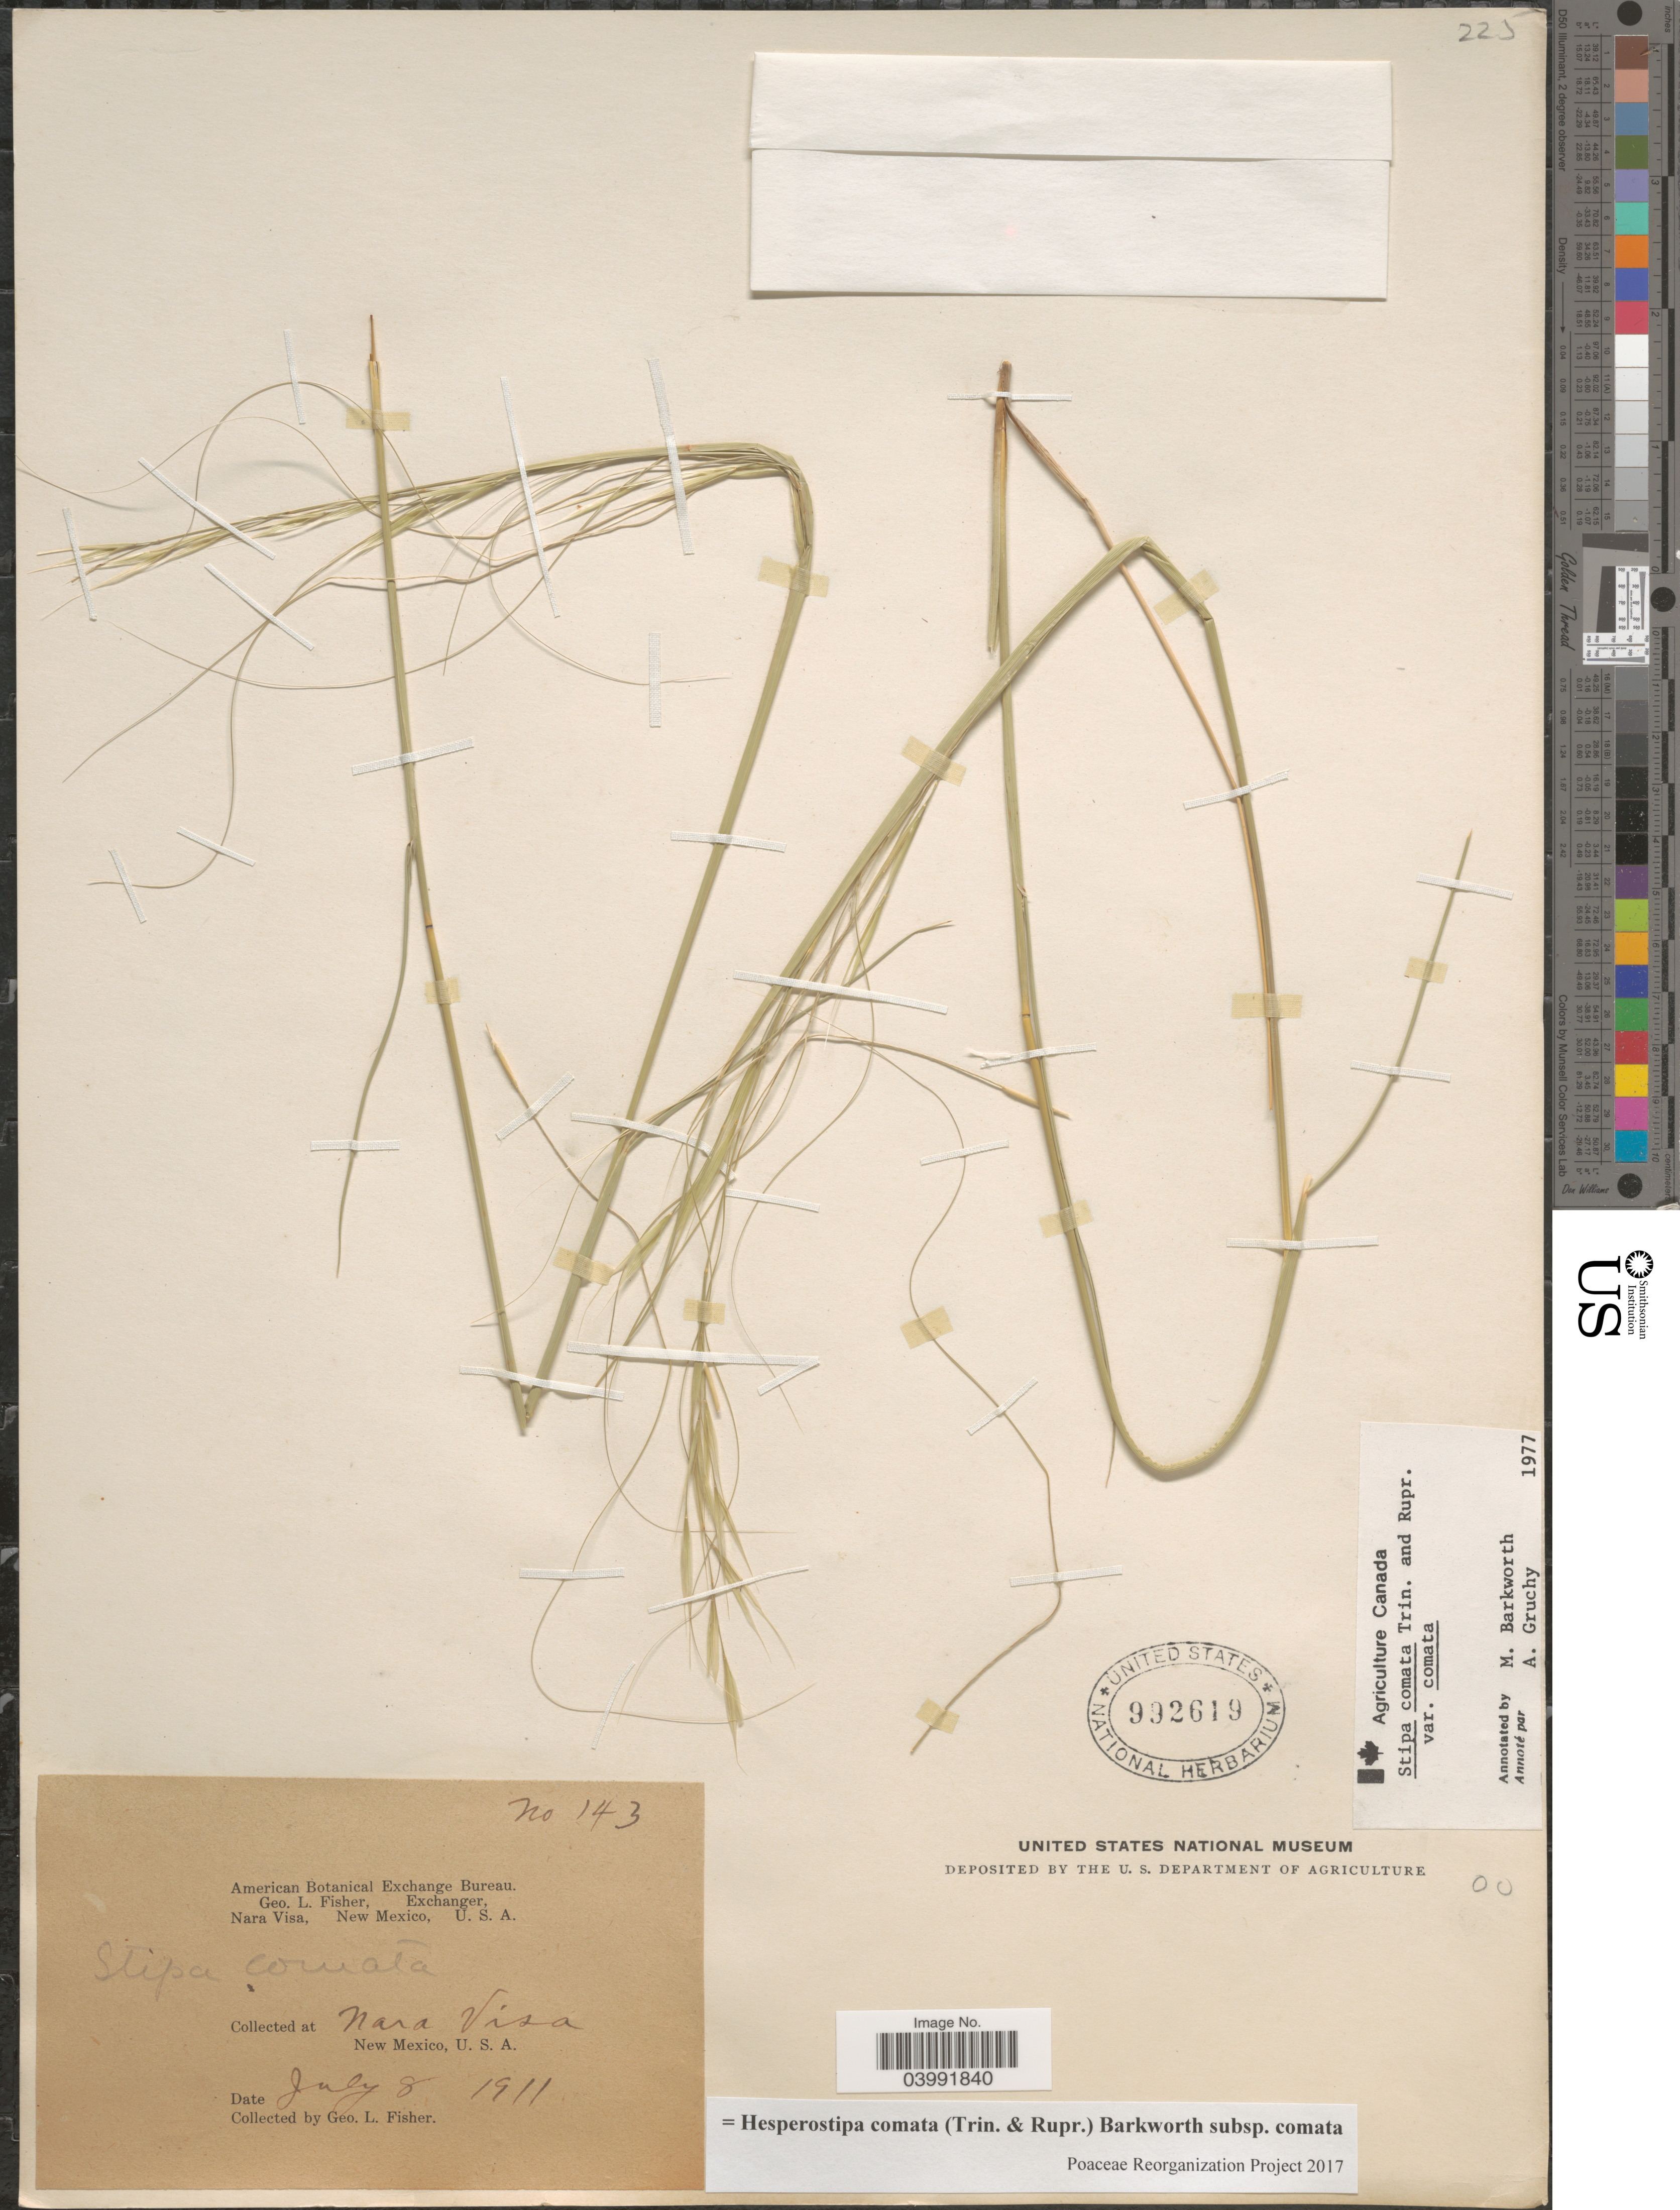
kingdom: Plantae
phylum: Tracheophyta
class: Liliopsida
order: Poales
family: Poaceae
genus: Hesperostipa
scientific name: Hesperostipa comata subsp. comata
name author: (Trin. & Rupr.) Barkworth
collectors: G. L. Fisher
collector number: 143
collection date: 1911-07-08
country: United States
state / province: New Mexico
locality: Nara Visa.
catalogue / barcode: US 992619